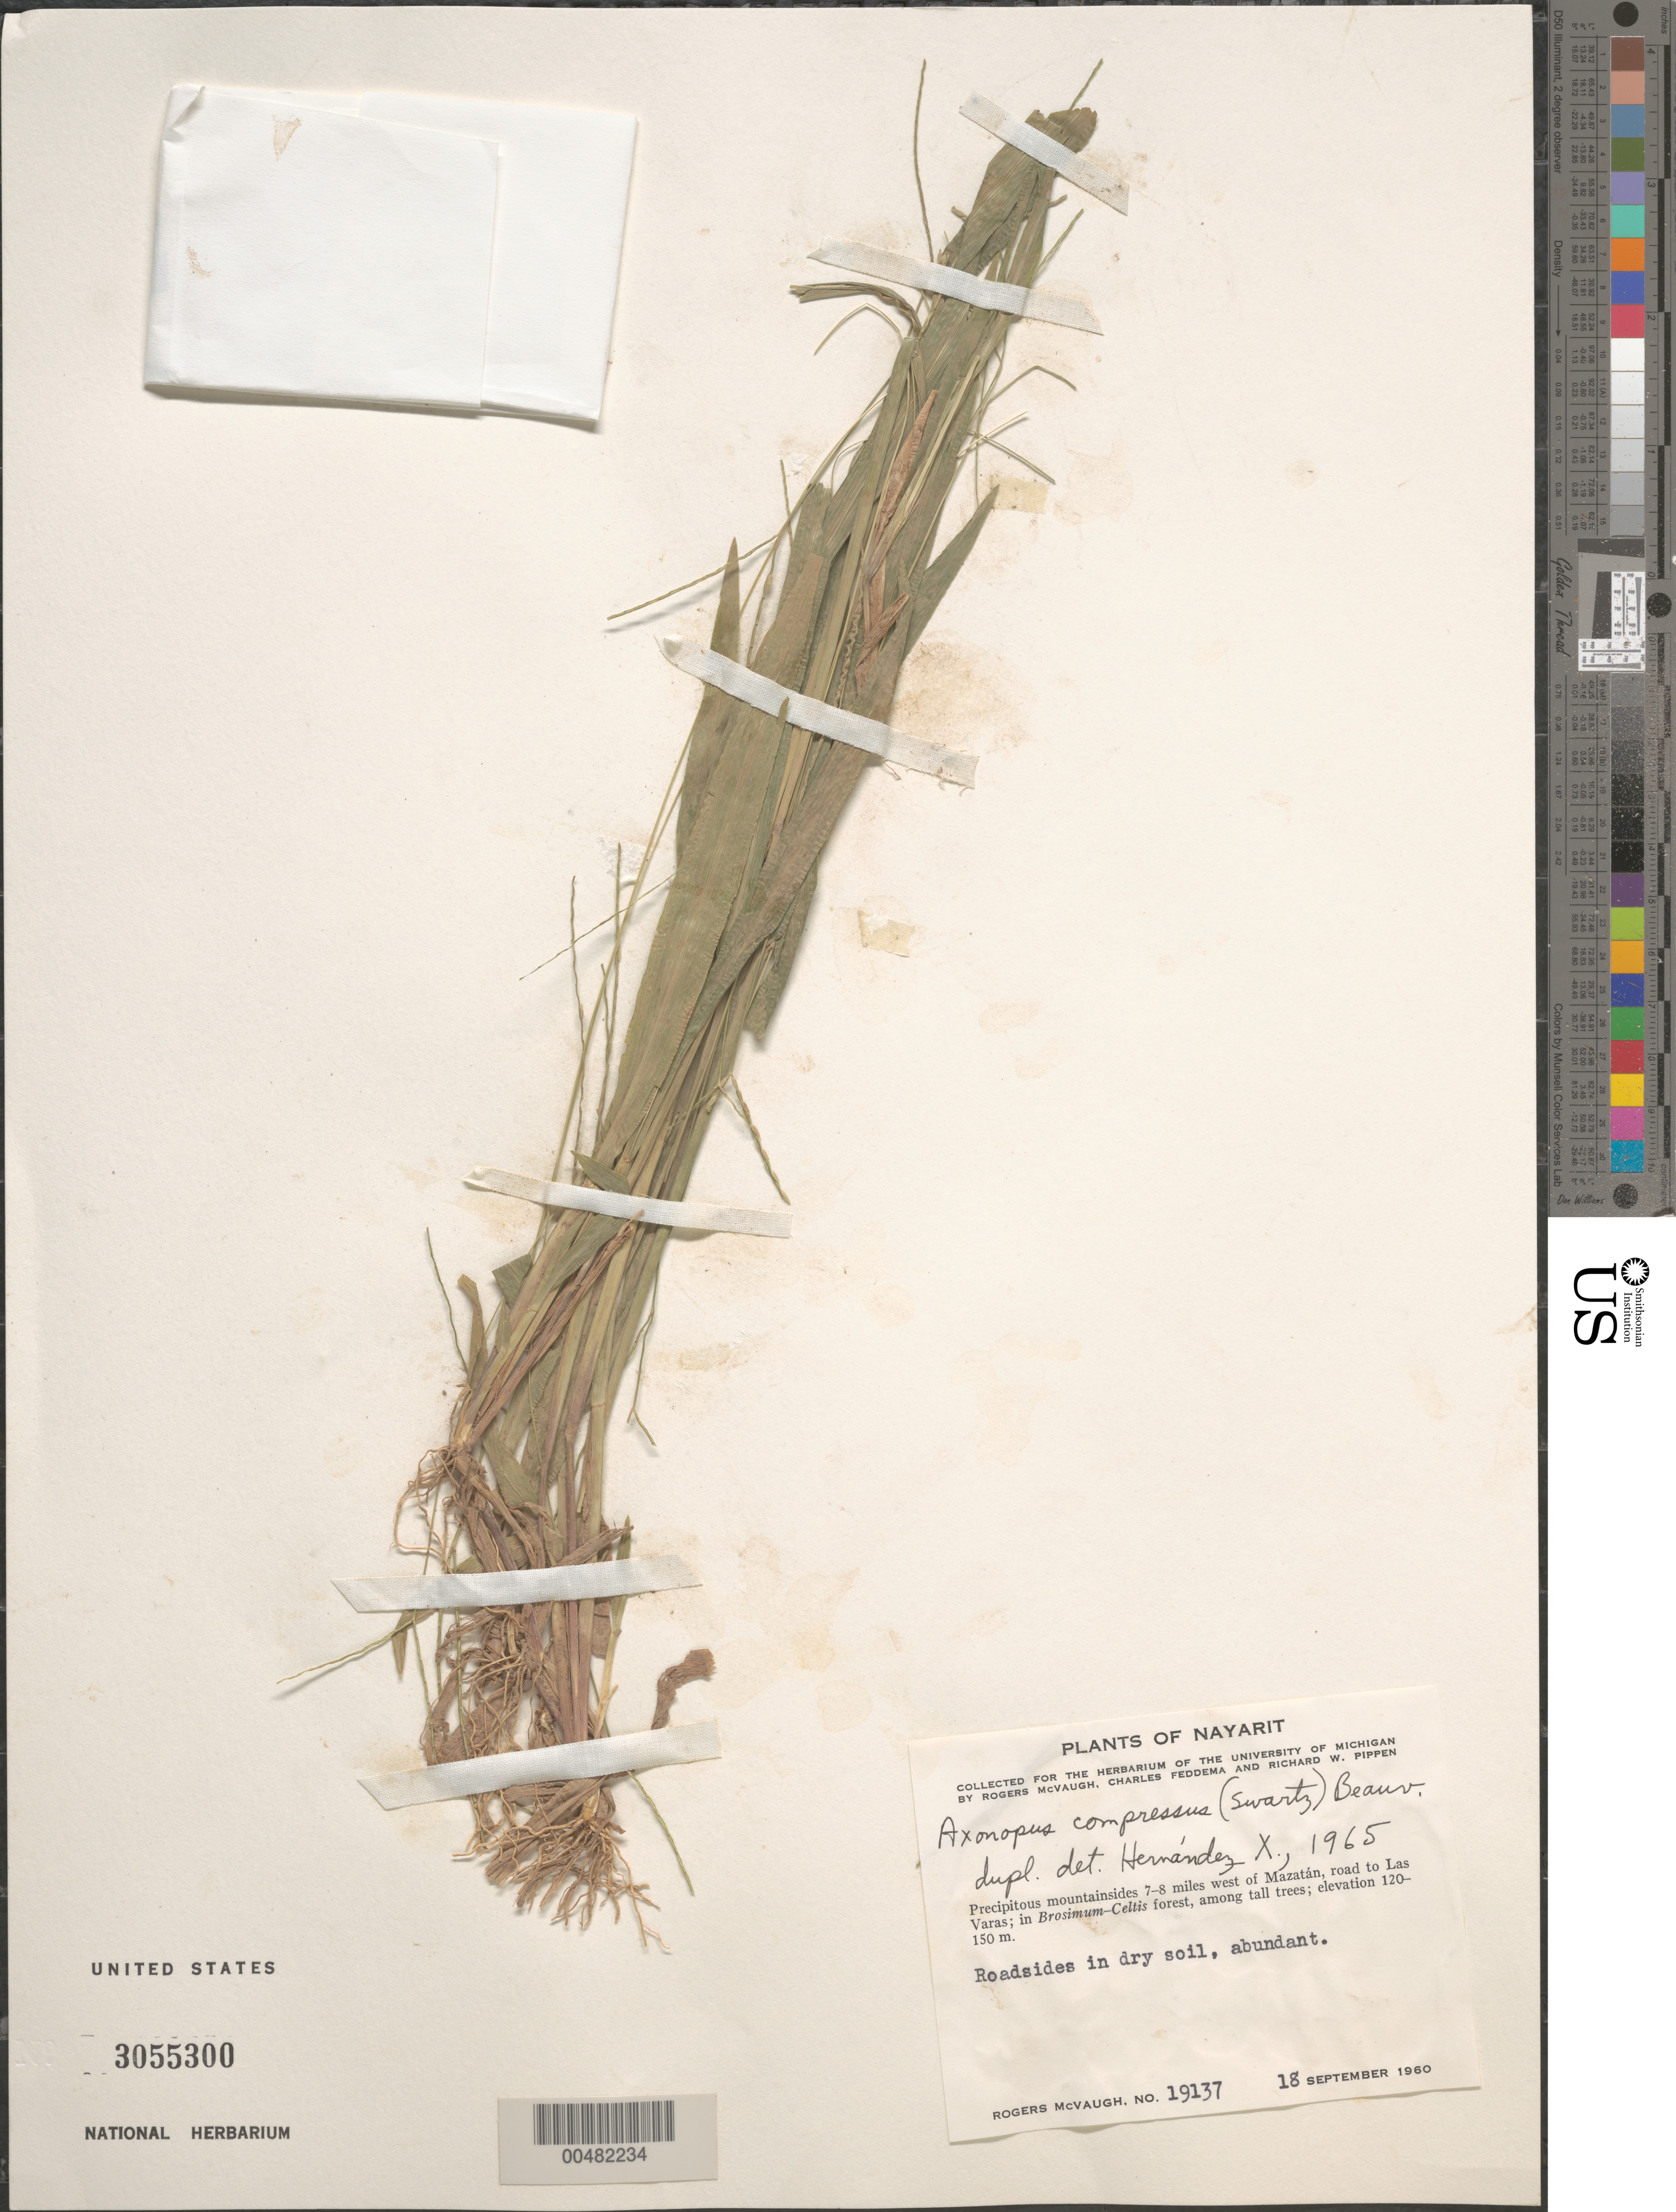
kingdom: Plantae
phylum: Tracheophyta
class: Liliopsida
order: Poales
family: Poaceae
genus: Axonopus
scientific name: Axonopus compressus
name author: (Sw.) P. Beauv.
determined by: Hernández-Xolocotzi, E. I.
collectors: R. McVaugh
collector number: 19137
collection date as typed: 18 Sep 1960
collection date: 1960-09-18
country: Mexico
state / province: Nayarit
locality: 7-8 mi W of Mazatán road to Las Varas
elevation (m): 120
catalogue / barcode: US 3055300